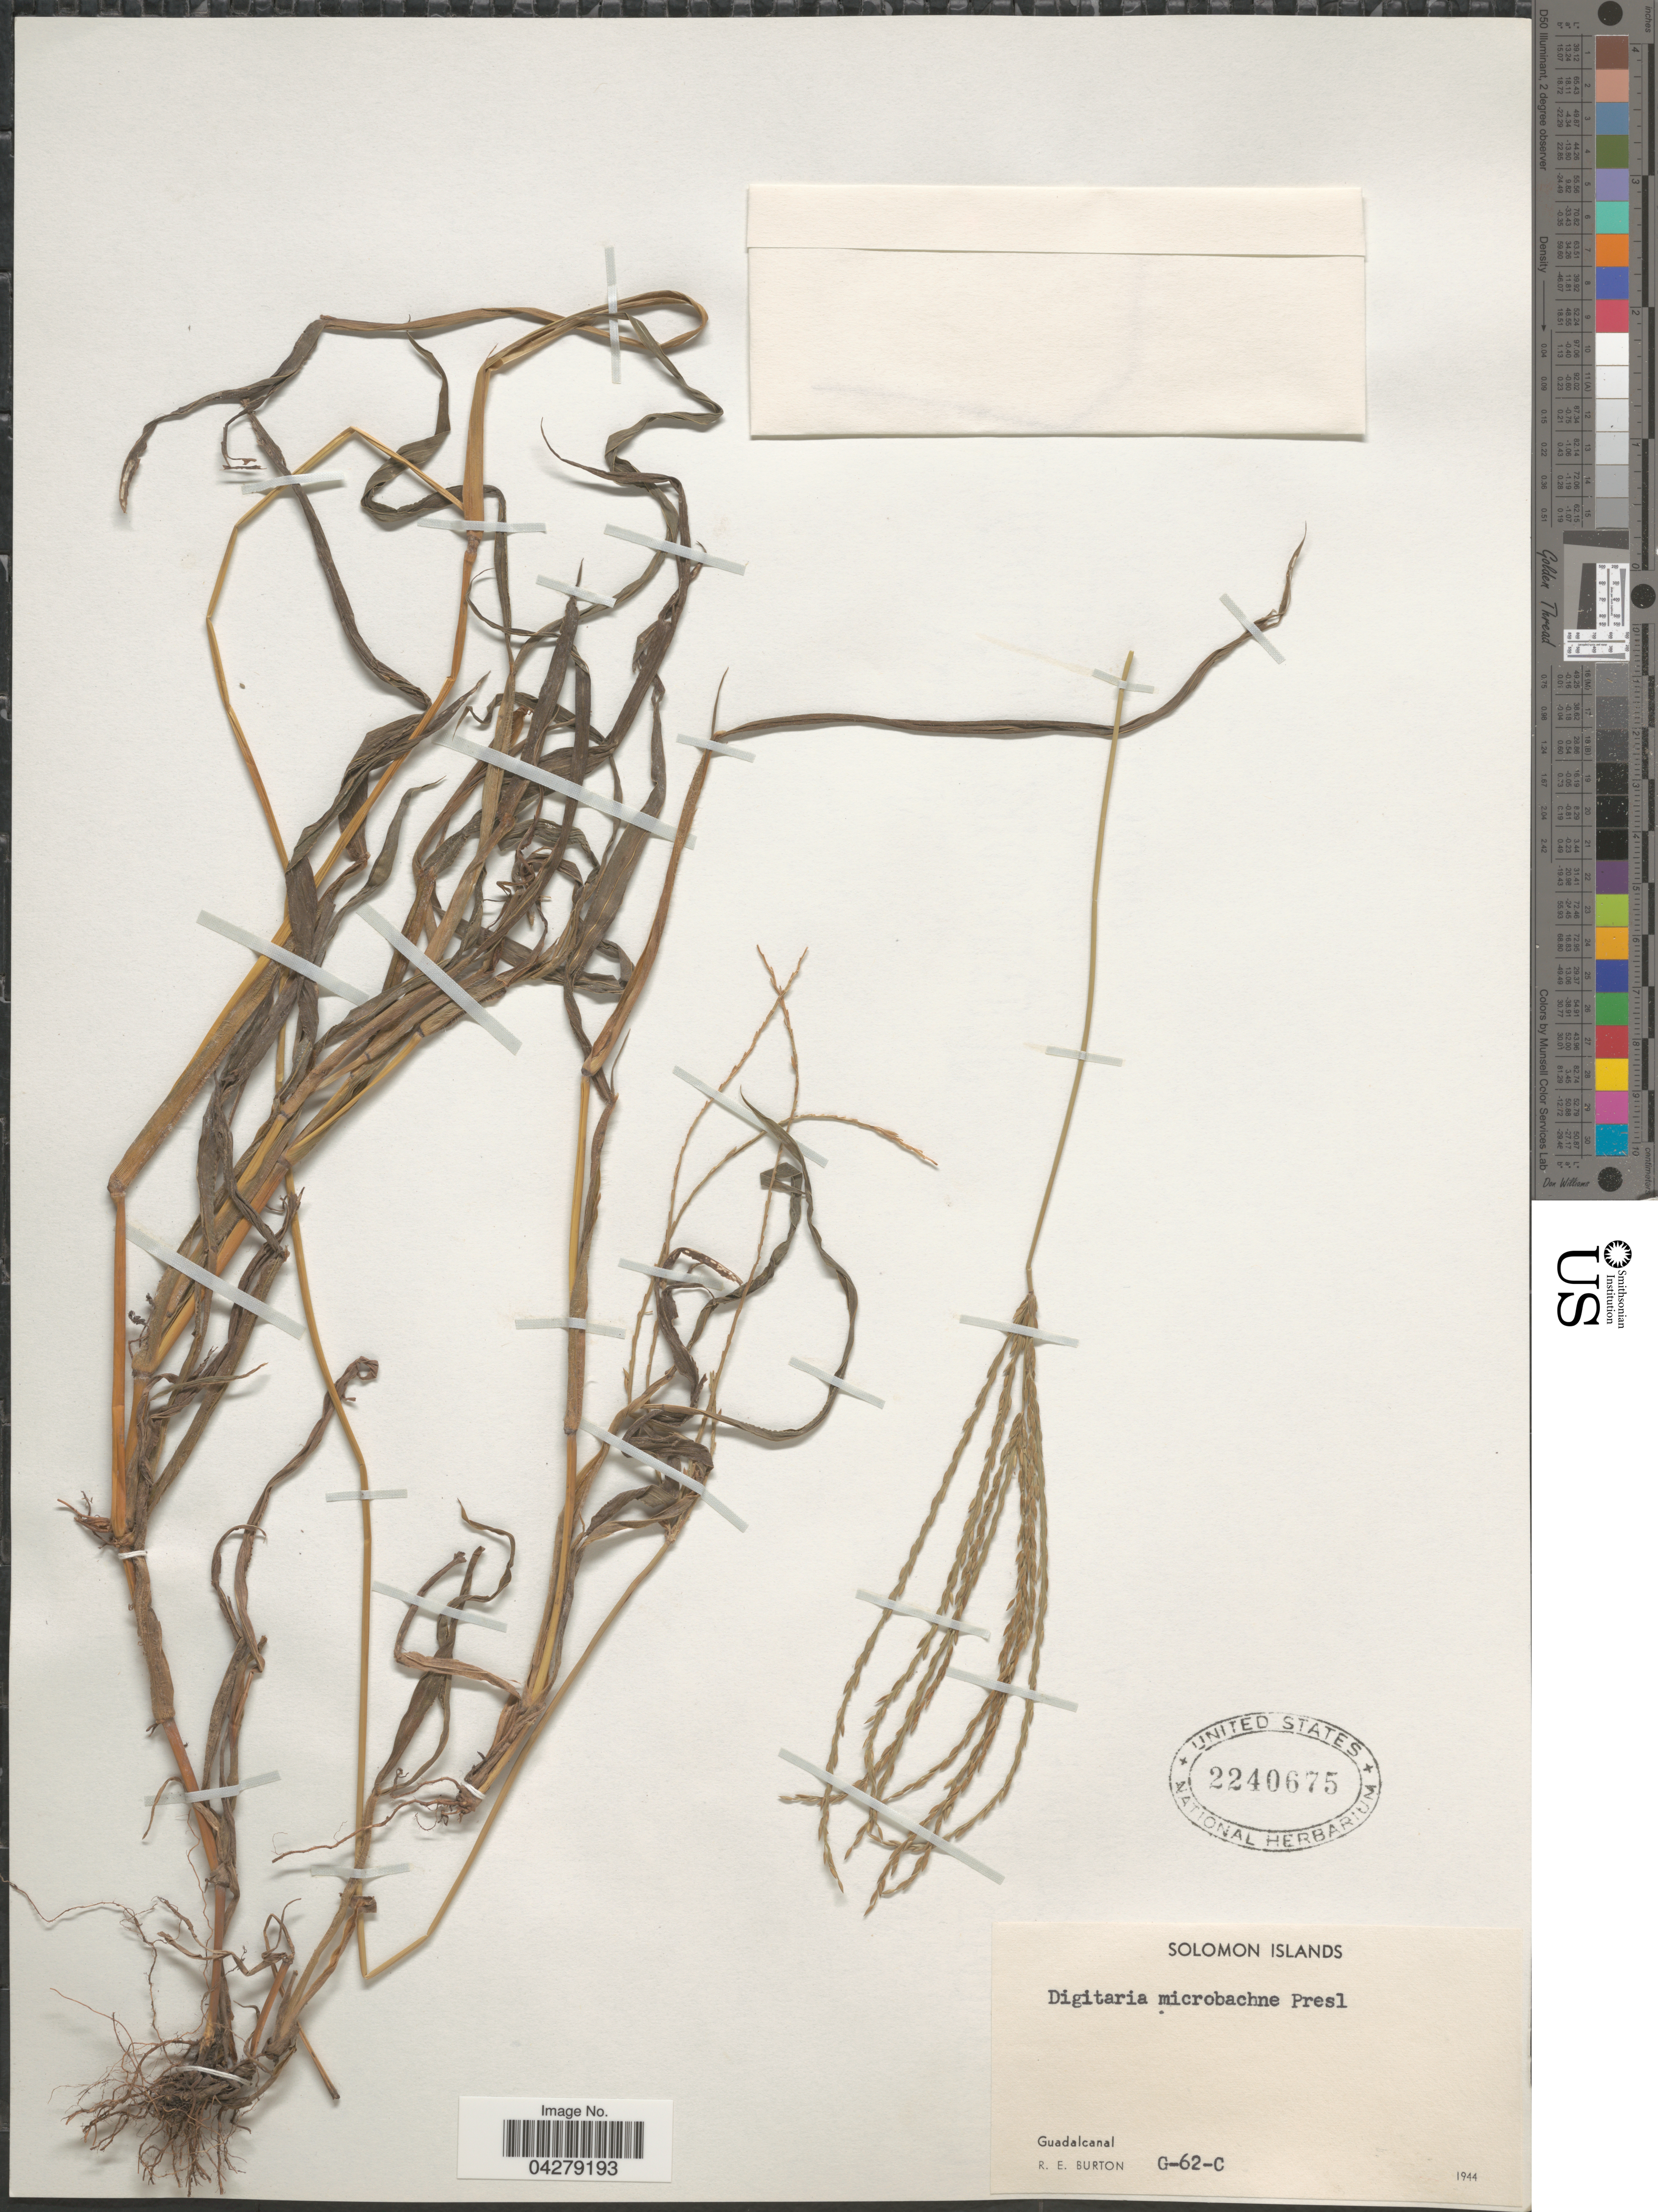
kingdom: Plantae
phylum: Tracheophyta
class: Liliopsida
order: Poales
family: Poaceae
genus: Digitaria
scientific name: Digitaria setigera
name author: Roth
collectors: R. Burton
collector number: G-62-C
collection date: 1944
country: Solomon Islands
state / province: Solomon Islands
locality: Guadalcanal.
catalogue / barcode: US 2240675